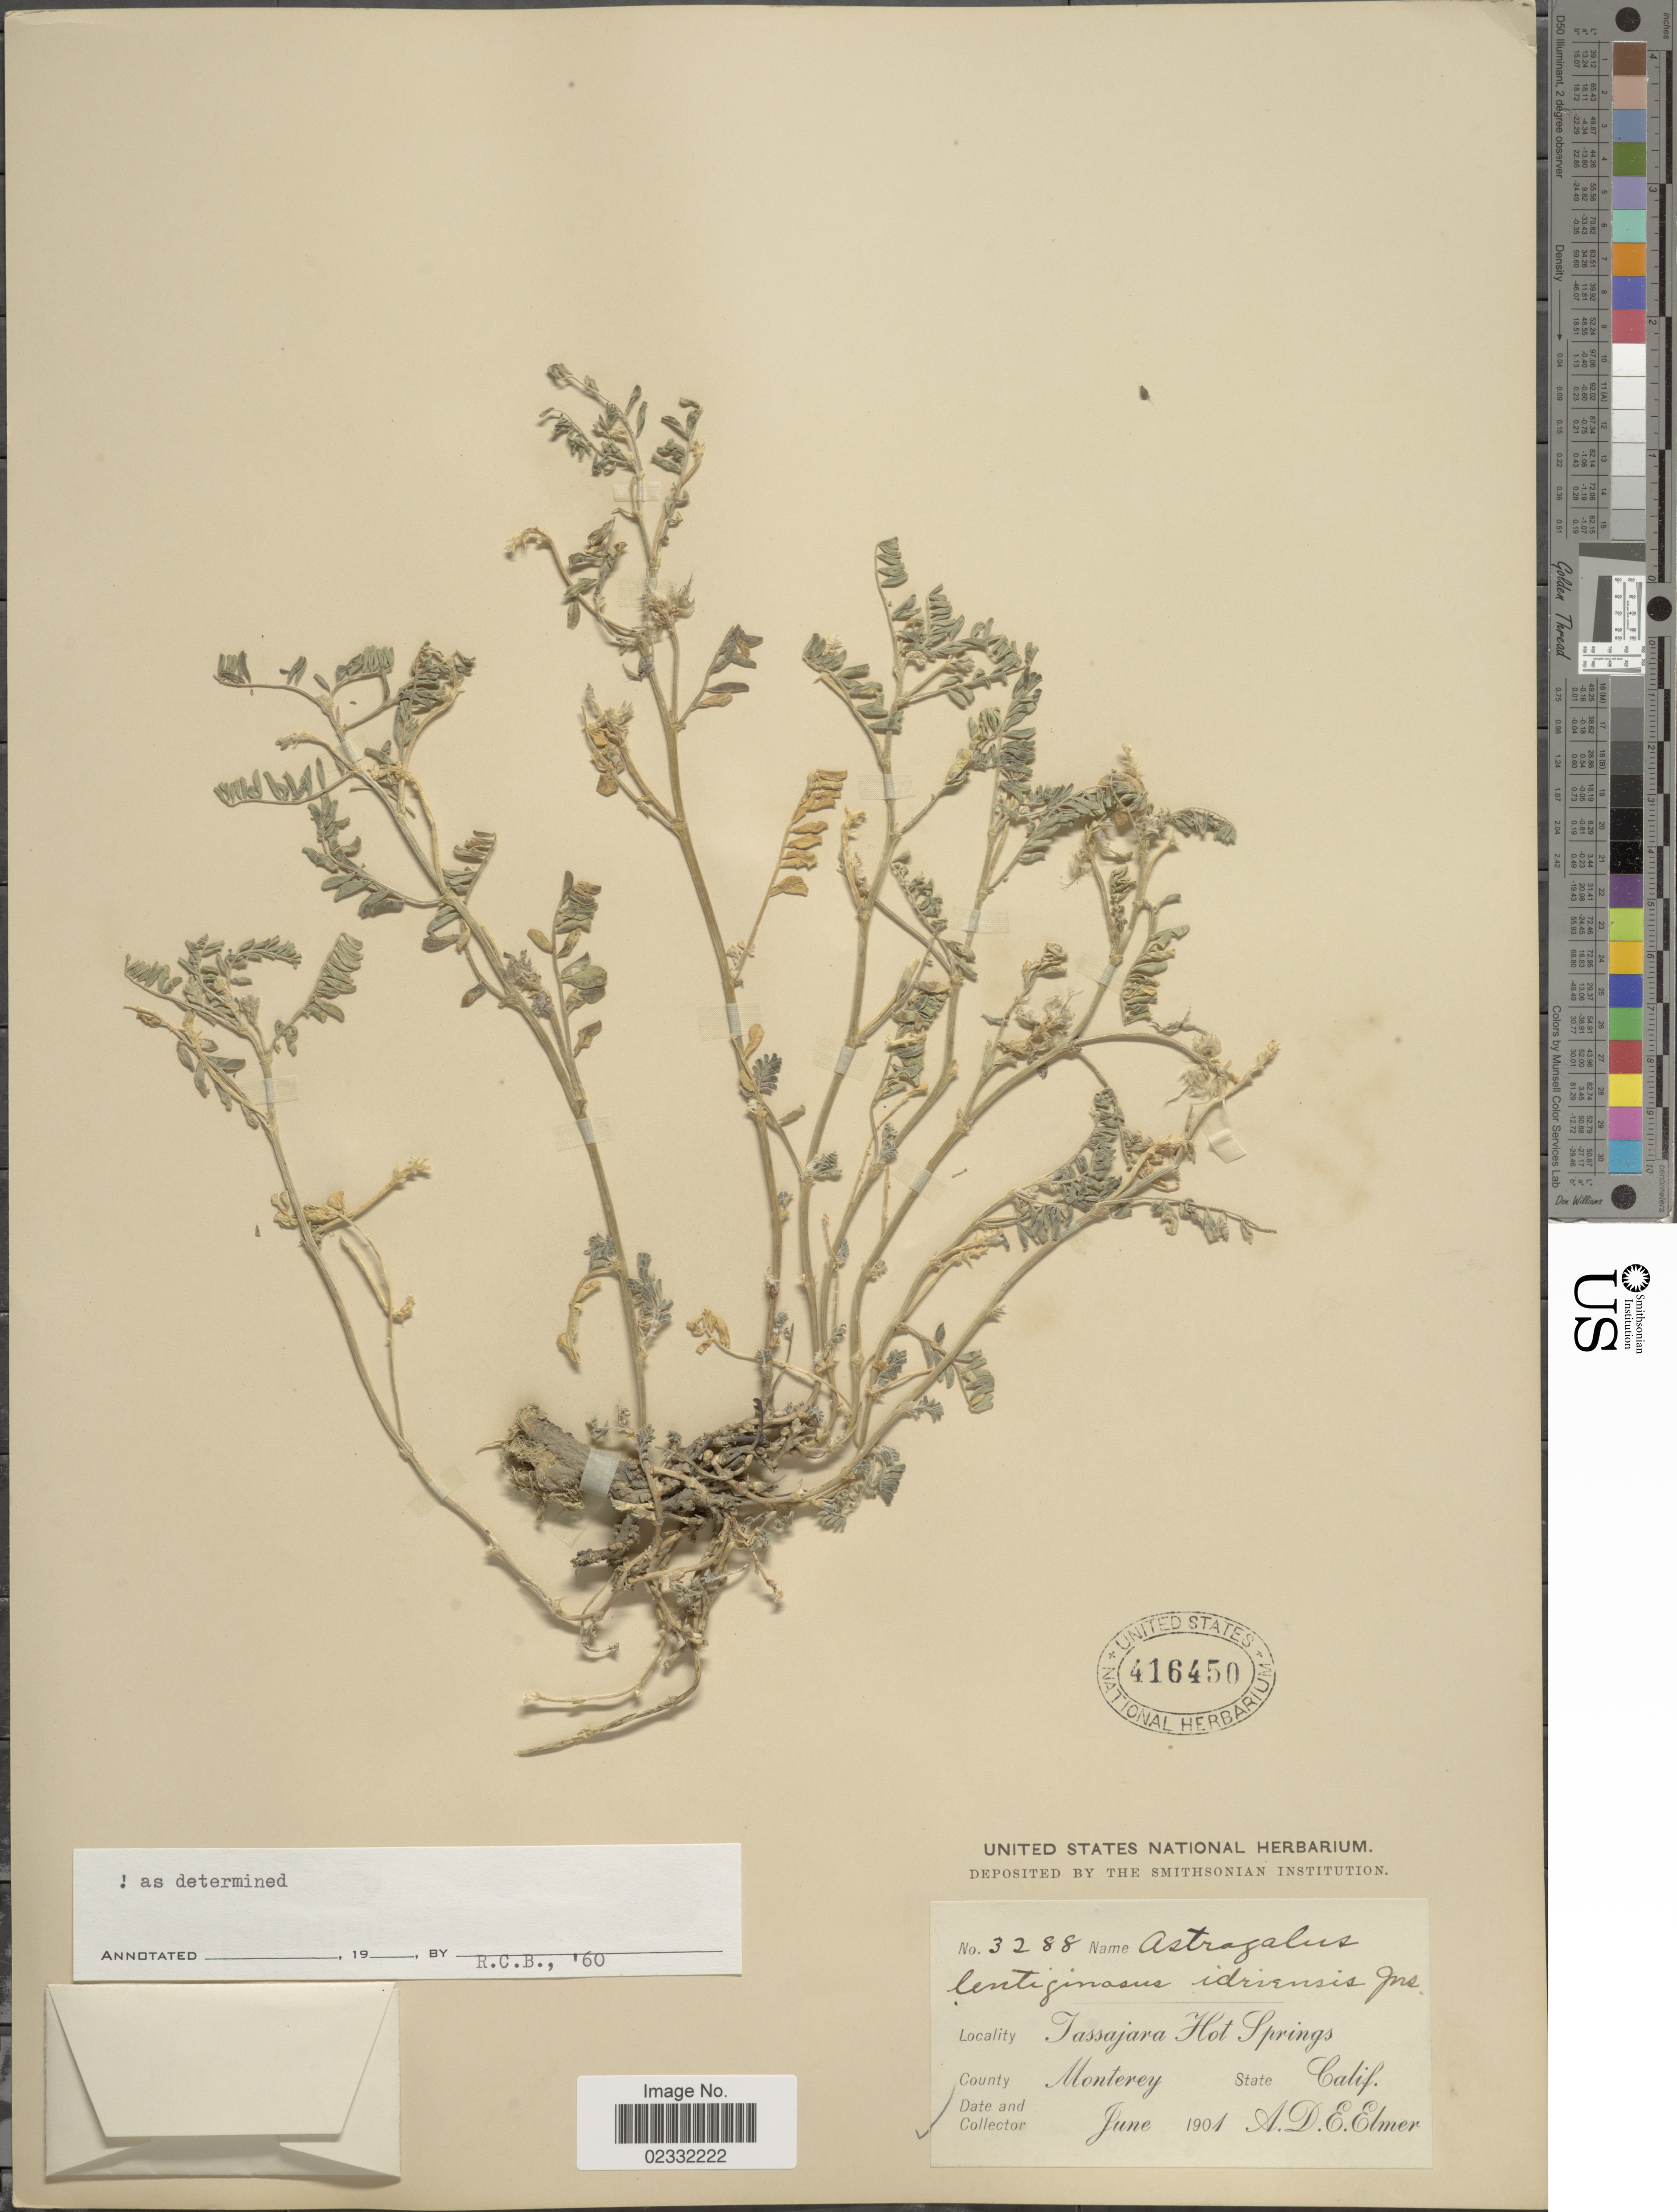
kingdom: Plantae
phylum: Tracheophyta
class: Magnoliopsida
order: Fabales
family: Fabaceae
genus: Astragalus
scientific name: Astragalus lentiginosus var. idriensis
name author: M.E. Jones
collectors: A. D. E. Elmer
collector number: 3288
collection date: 1901-06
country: United States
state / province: California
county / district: Monterey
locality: Tassajara Hot Springs, County Monterey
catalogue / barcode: US 416450